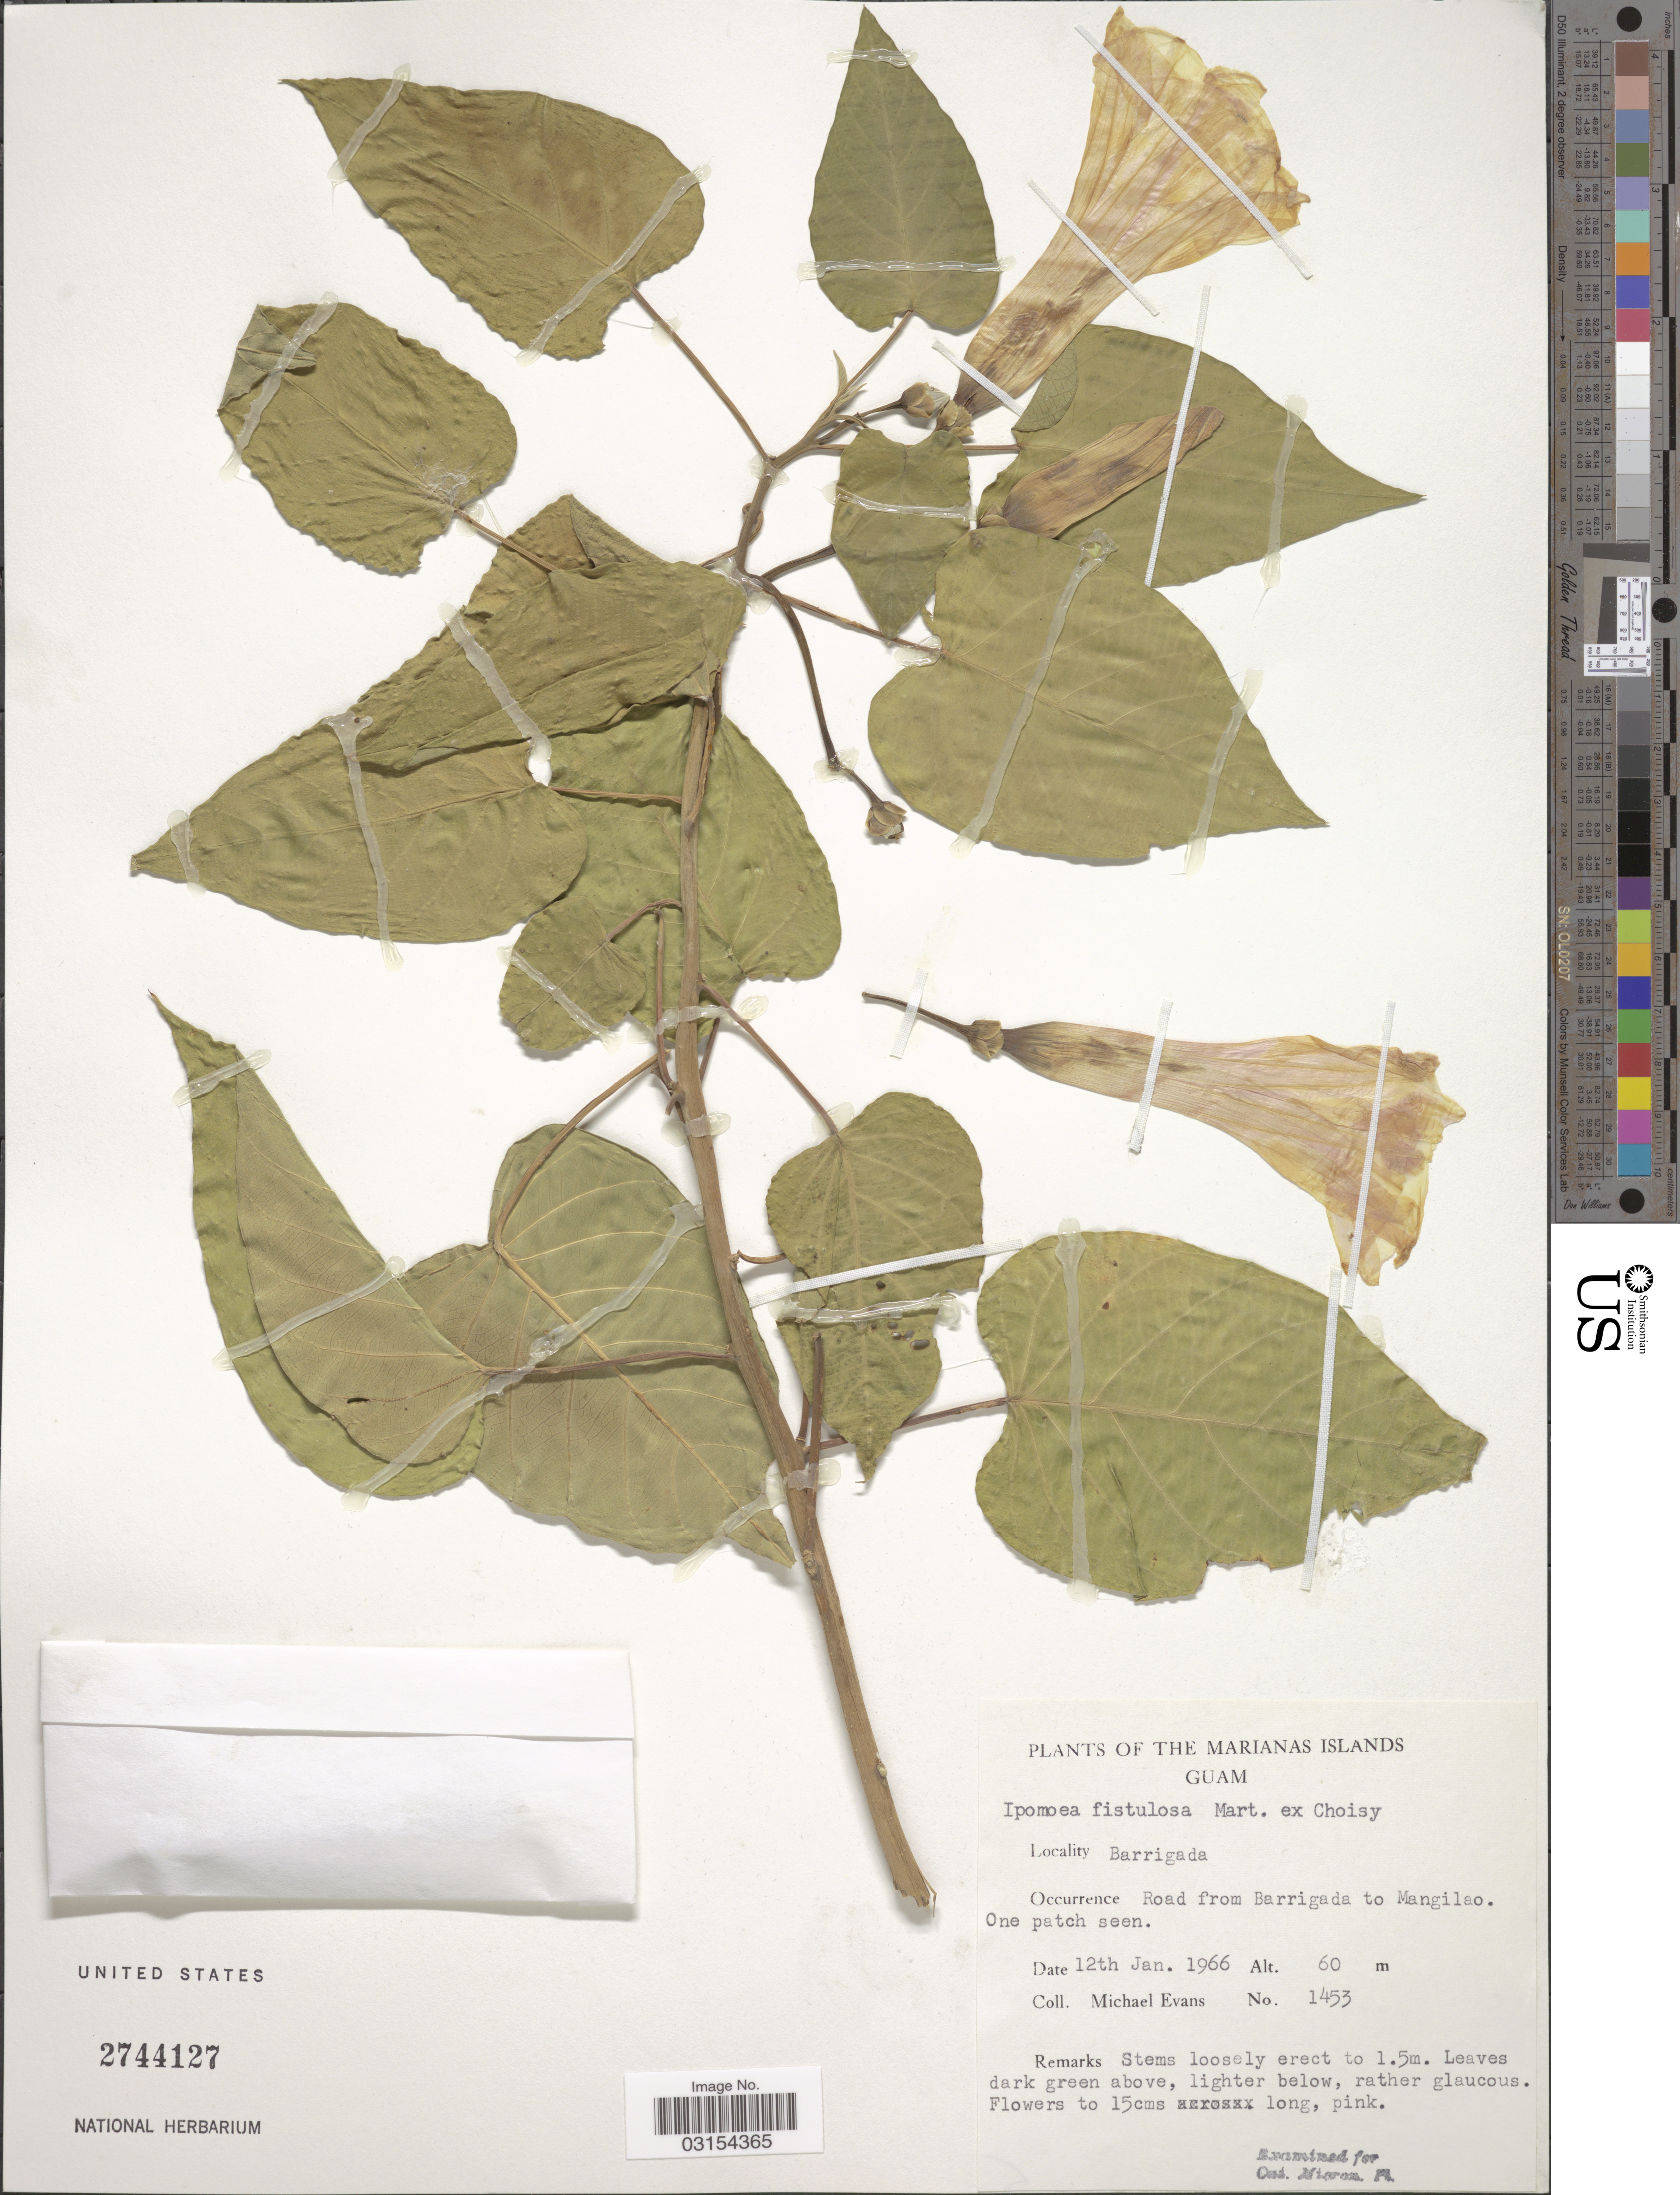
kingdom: Plantae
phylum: Tracheophyta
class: Magnoliopsida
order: Solanales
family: Convolvulaceae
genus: Ipomoea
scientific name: Ipomoea carnea subsp. fistulosa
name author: (Mart. ex Choisy) D.F. Austin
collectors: M. Evans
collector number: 1453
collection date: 1966-01-12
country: Guam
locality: The Marianas Islands. Barrigada. Road from Barrigada to Mangilao.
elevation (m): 60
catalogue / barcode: US 2744127